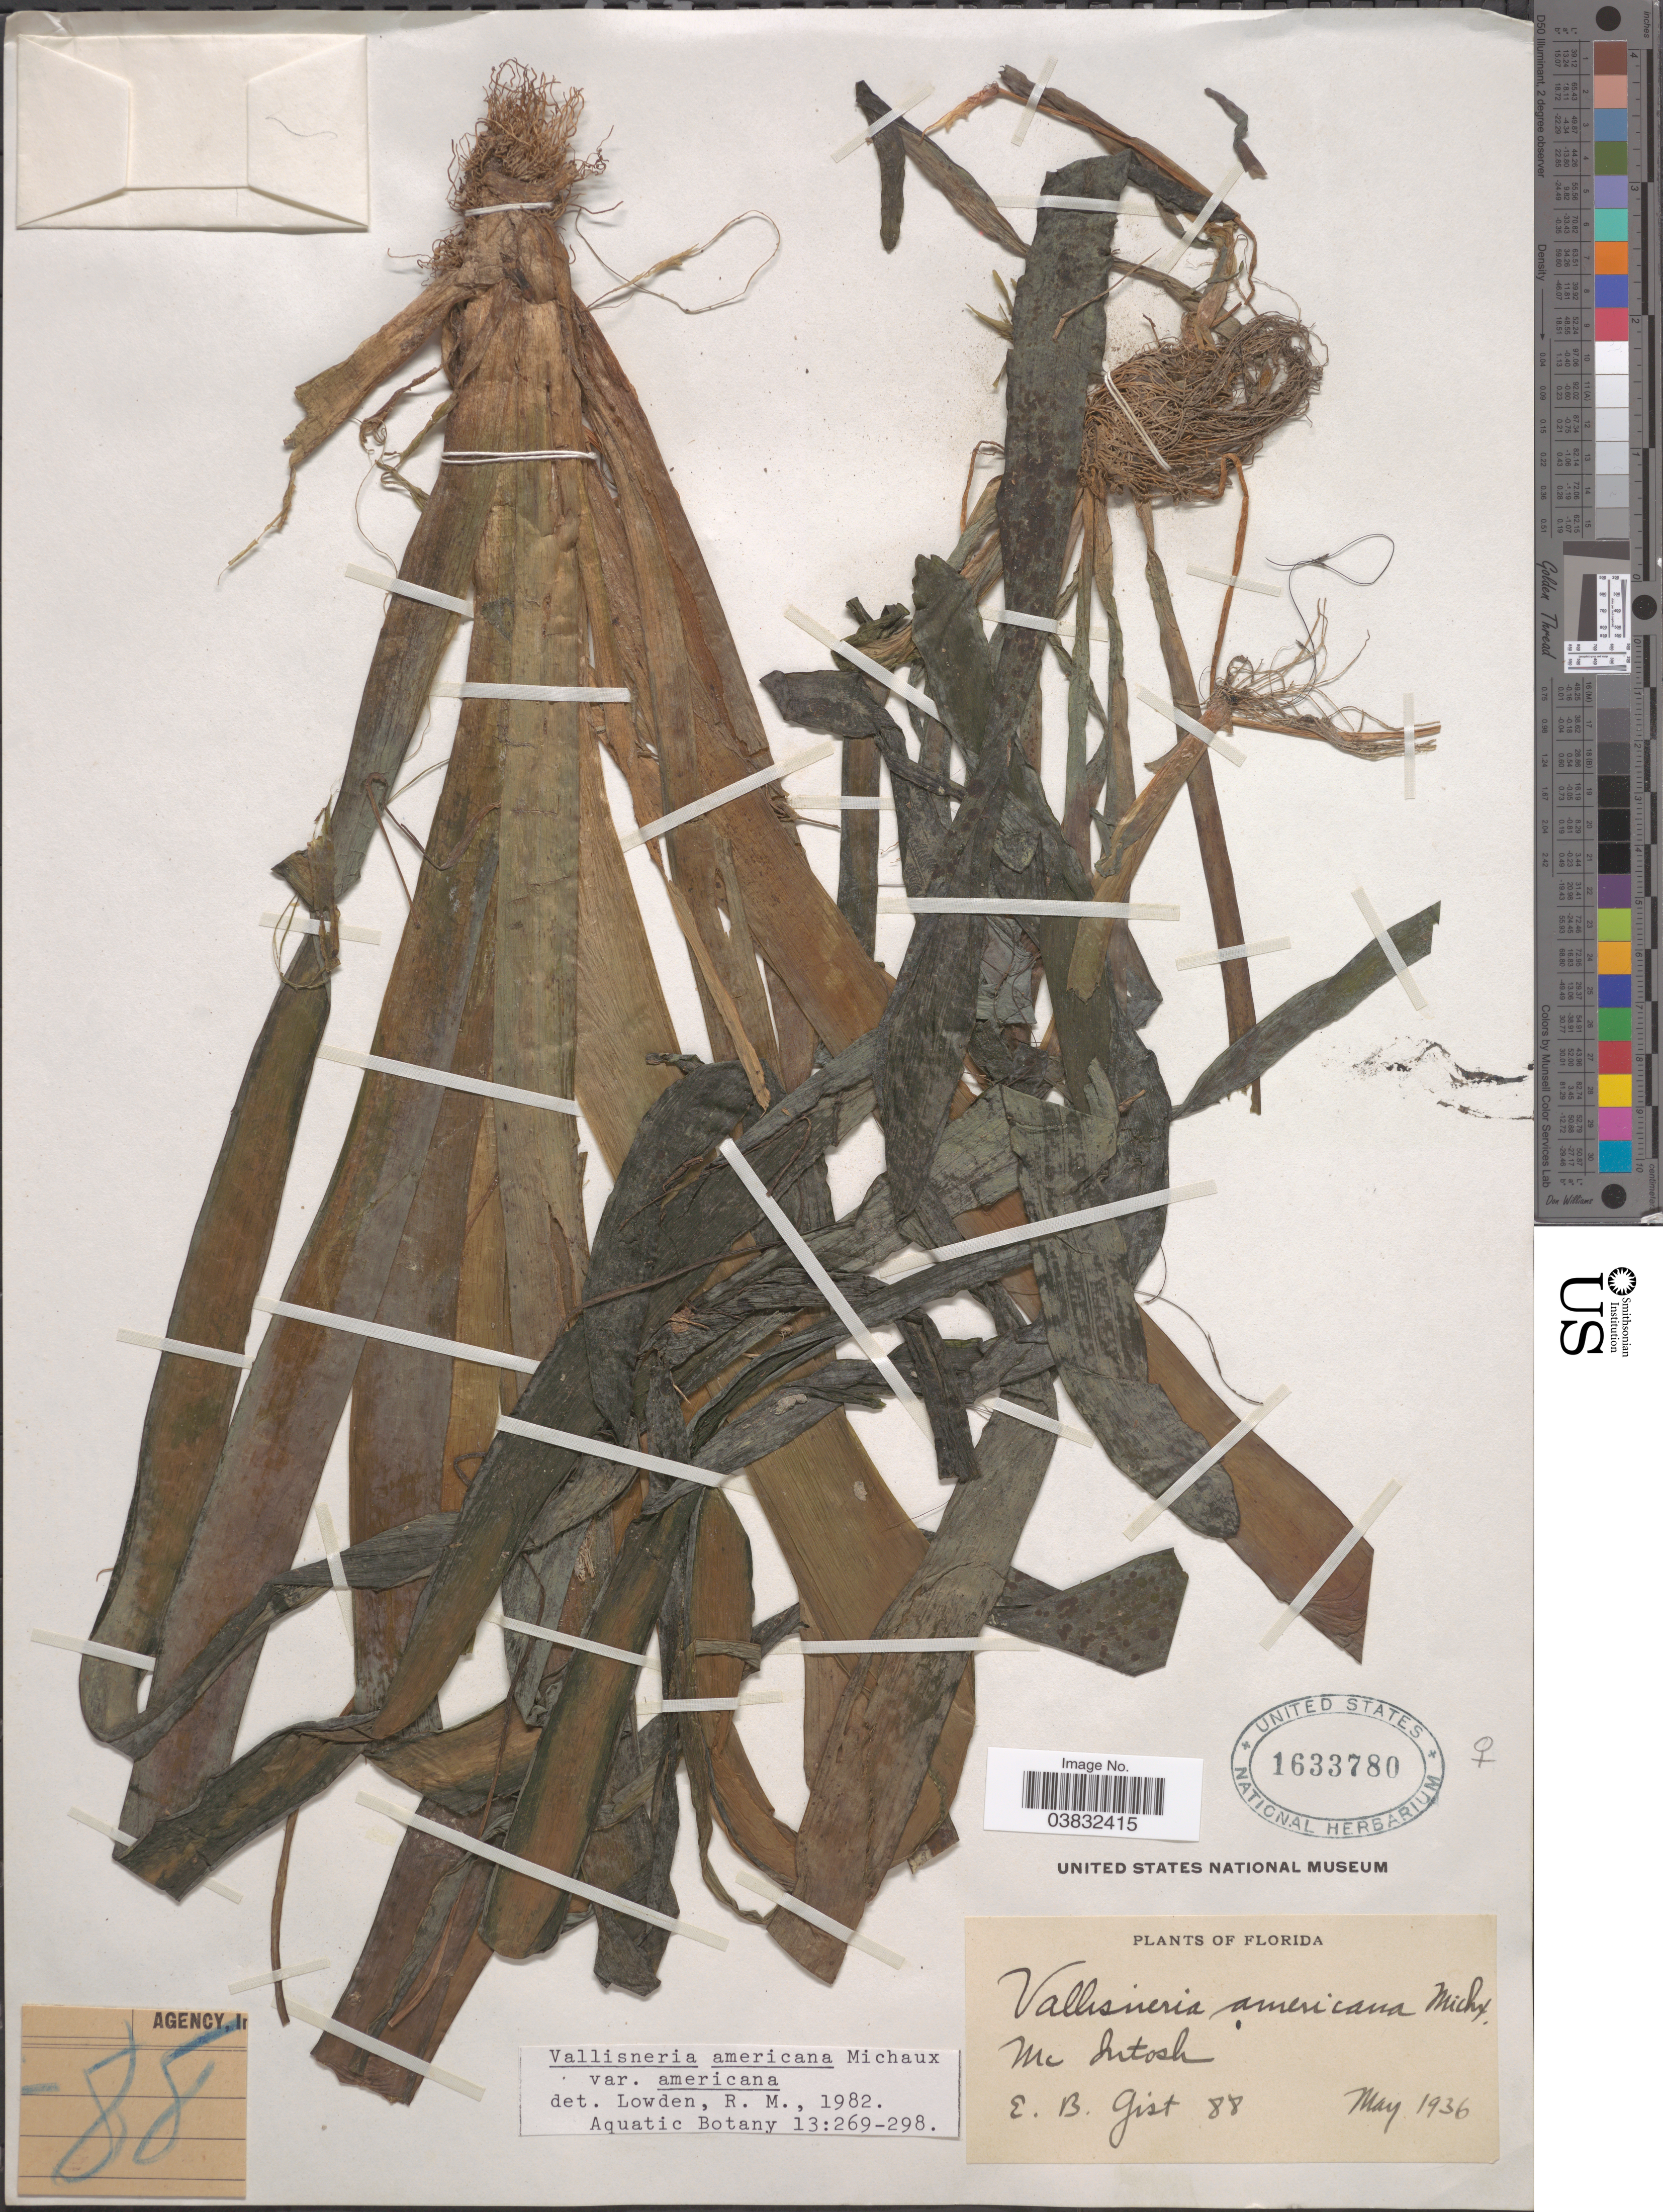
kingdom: Plantae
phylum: Tracheophyta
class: Liliopsida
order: Alismatales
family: Hydrocharitaceae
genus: Vallisneria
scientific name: Vallisneria americana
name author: Michx.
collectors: E. Gist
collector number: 88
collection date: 1936-05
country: United States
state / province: Florida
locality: Mc Intosh.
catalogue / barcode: US 1633780